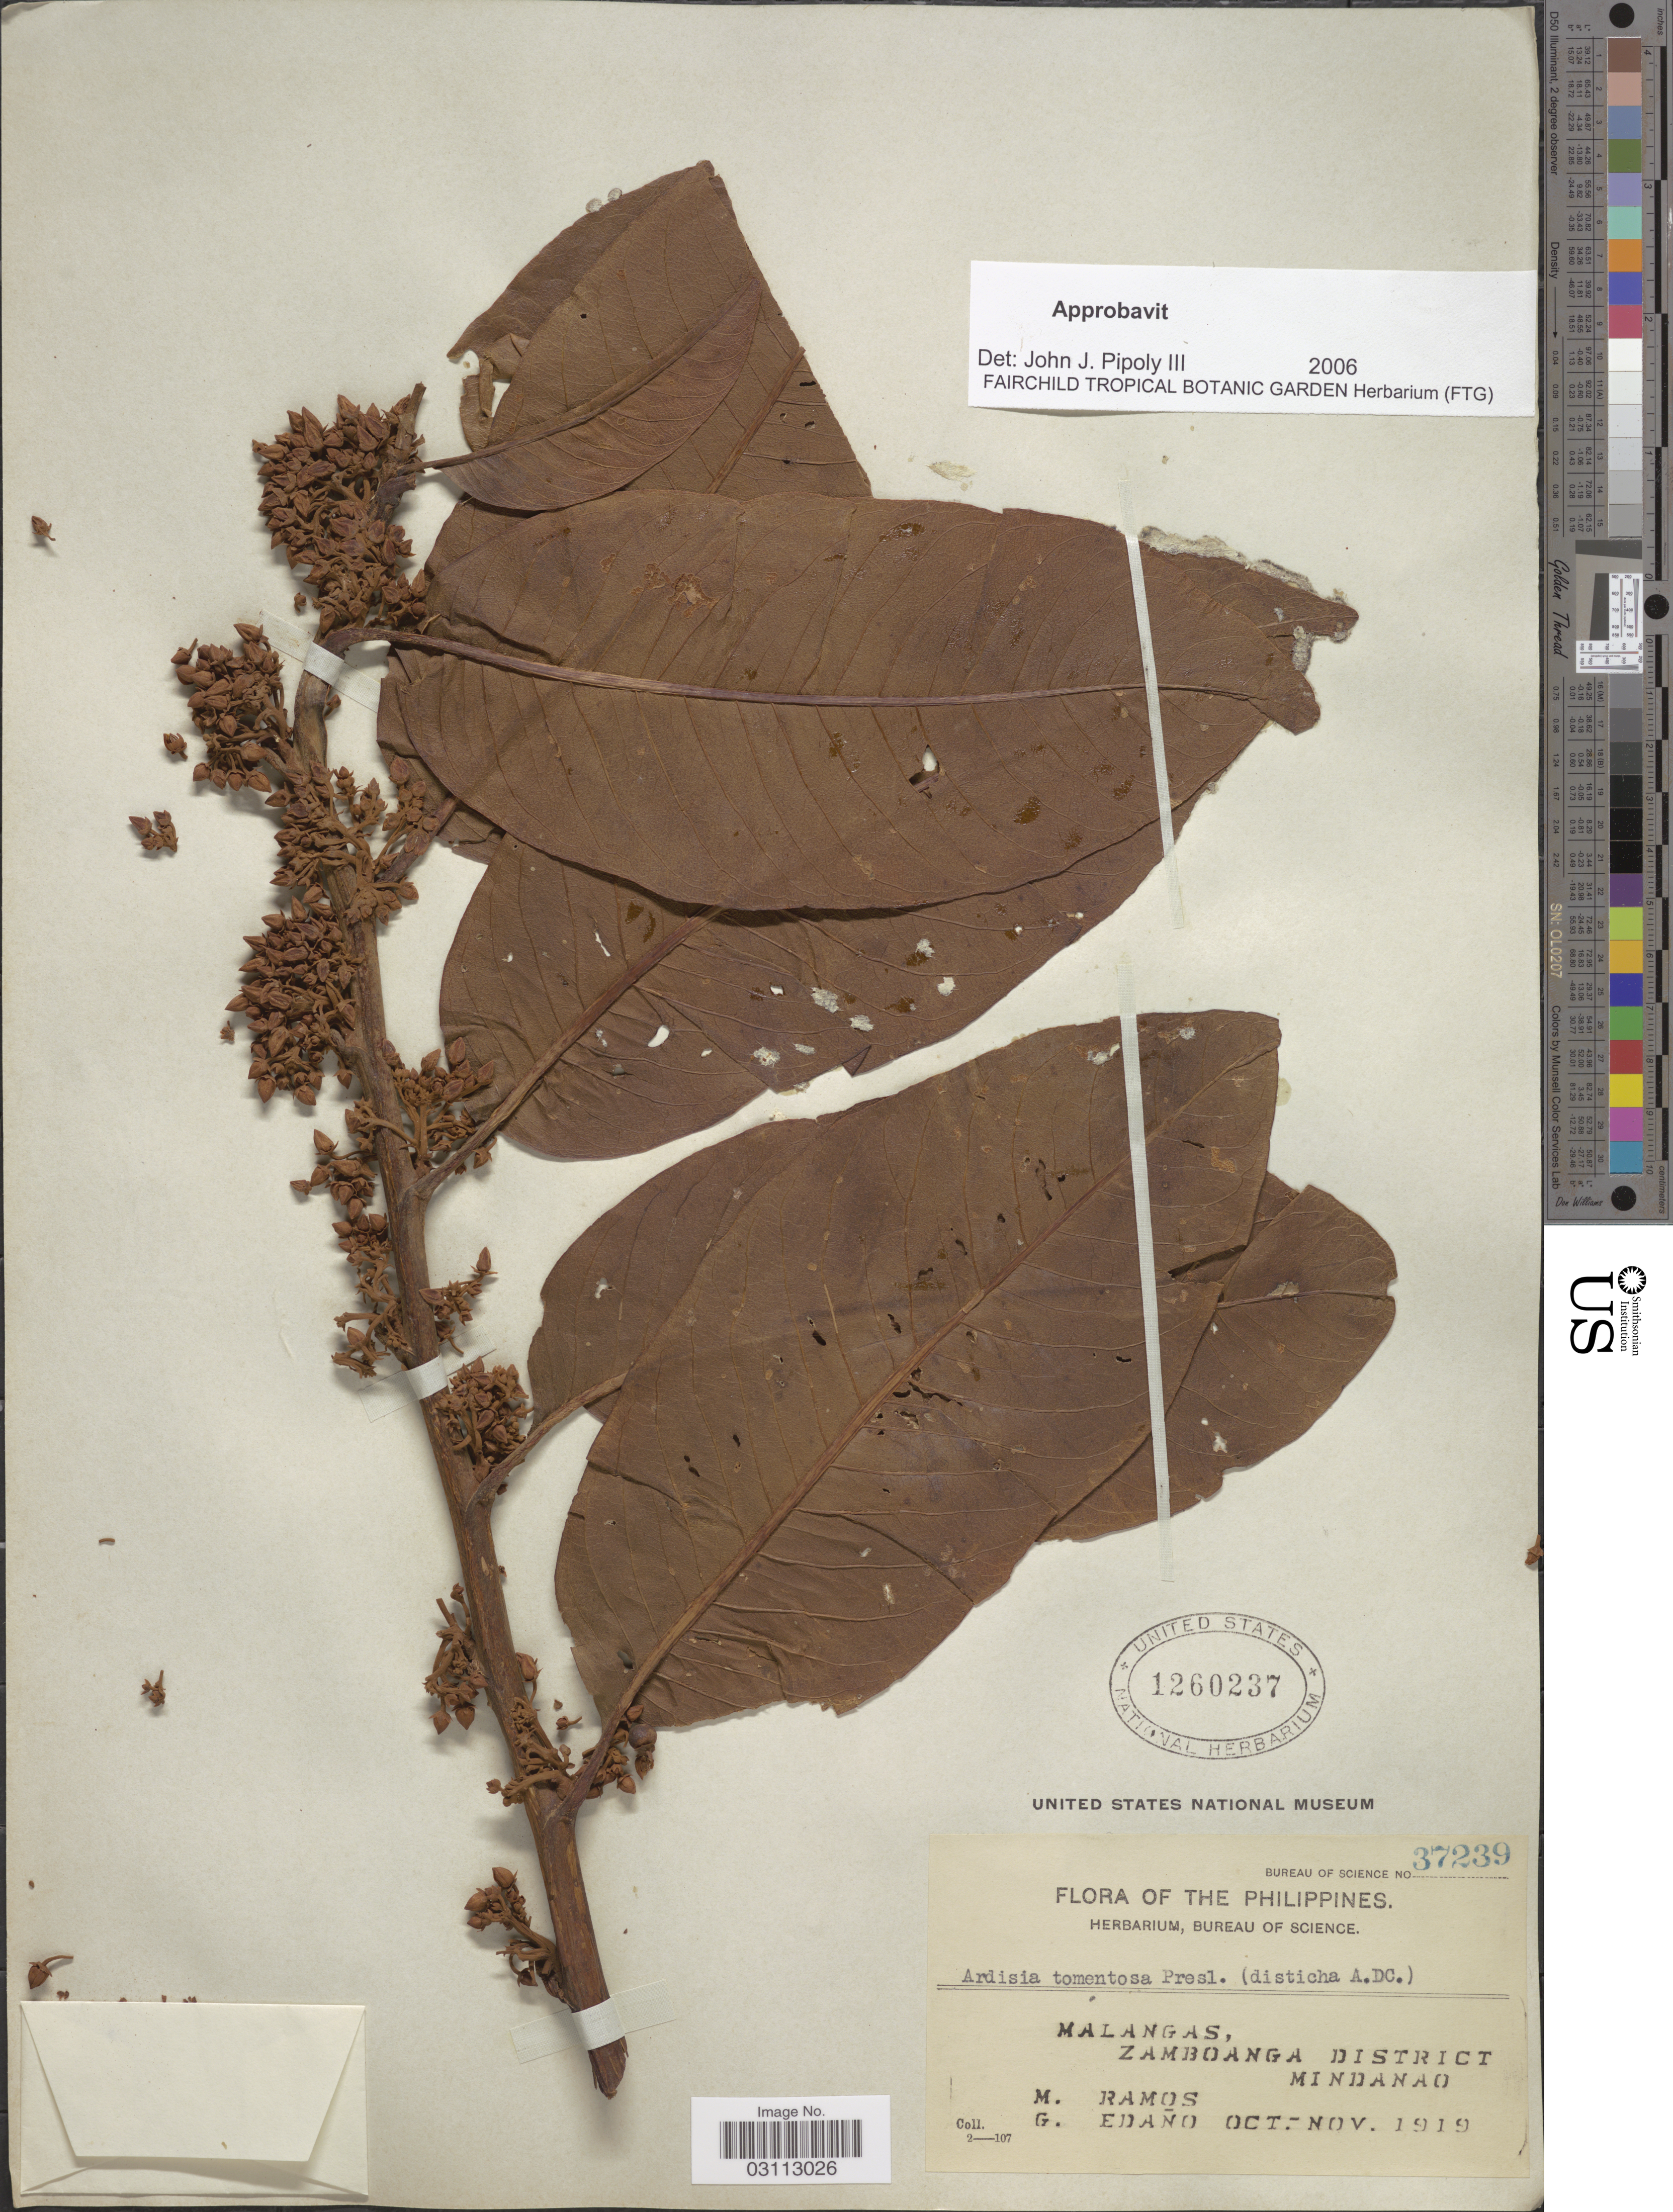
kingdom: Plantae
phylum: Tracheophyta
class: Magnoliopsida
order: Ericales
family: Primulaceae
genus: Ardisia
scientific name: Ardisia tomentosa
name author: C. Presl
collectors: M. Ramos & G. Edaño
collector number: Bureau of Science 37239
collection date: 1919-10/1919-11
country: Philippines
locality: Malangas, Zamboanga District, Mindanao.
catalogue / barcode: US 1260237